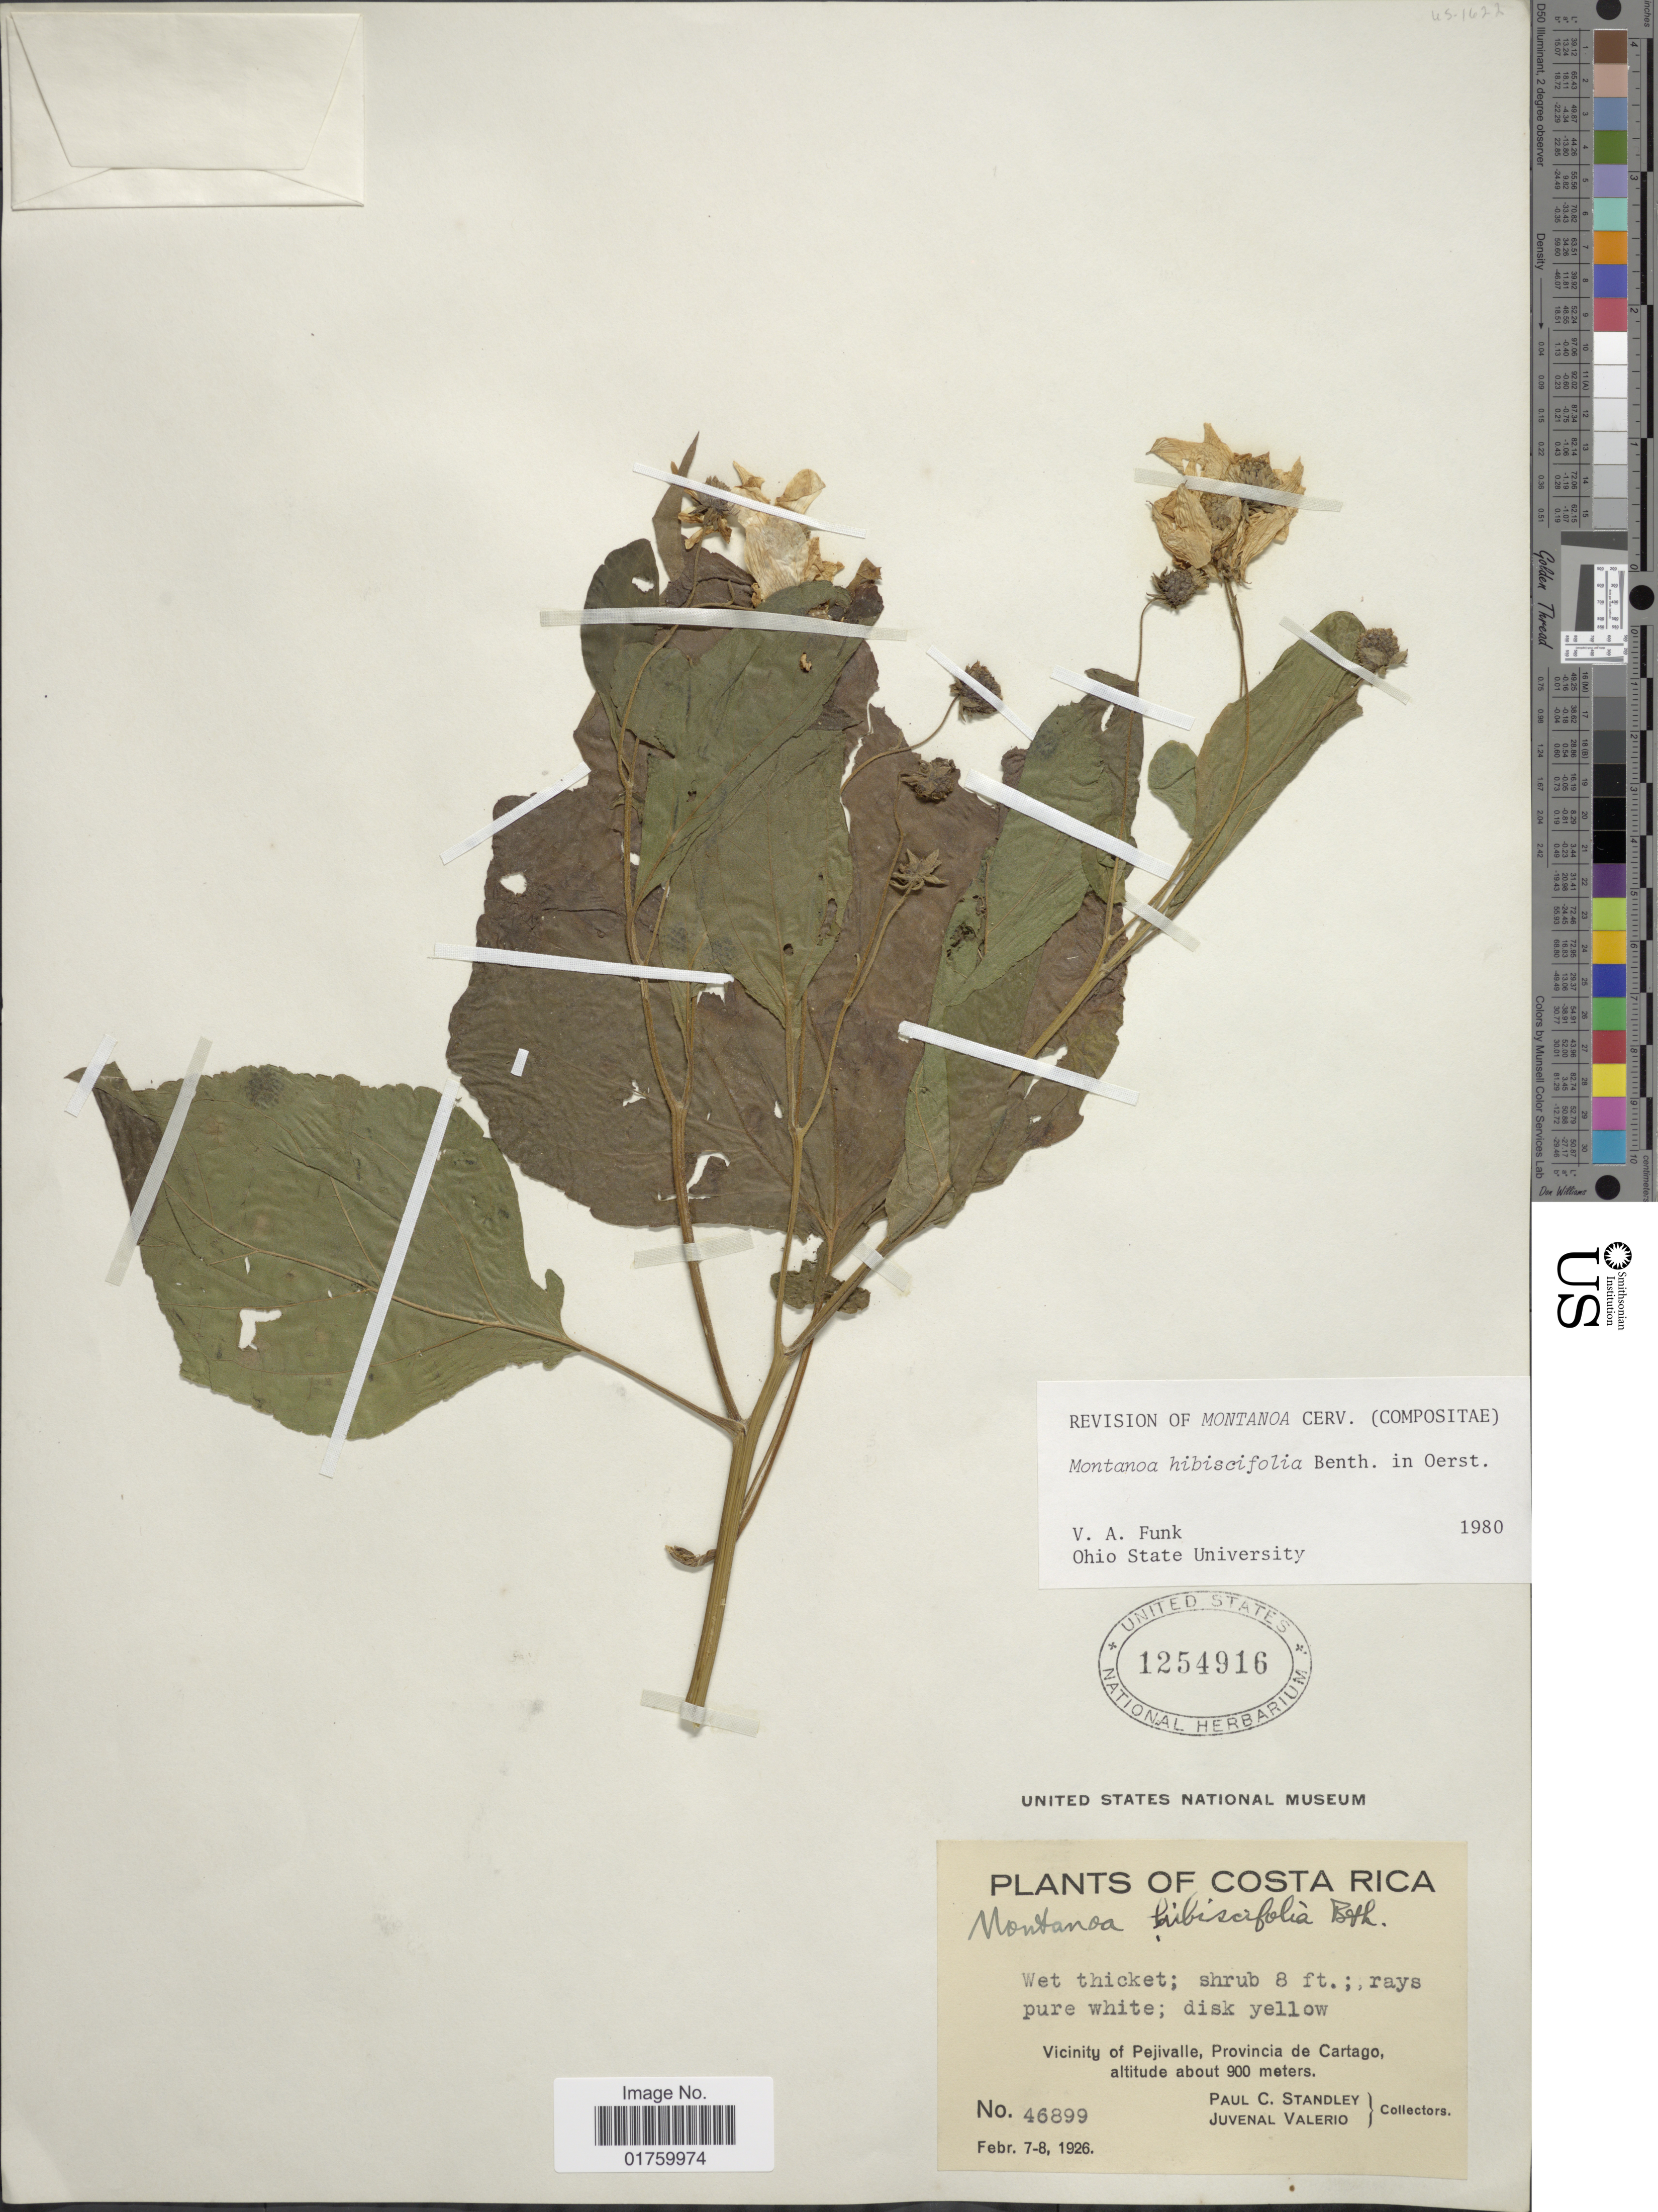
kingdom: Plantae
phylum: Tracheophyta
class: Magnoliopsida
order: Asterales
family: Asteraceae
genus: Montanoa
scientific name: Montanoa hibiscifolia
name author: Benth.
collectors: P. C. Standley & J. Valerio R.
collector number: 46899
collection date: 1926-02-07/1926-02-08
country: Costa Rica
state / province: Cartago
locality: Wet thicket, vicinity of Pejivalle.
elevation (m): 900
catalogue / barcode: US 1254916